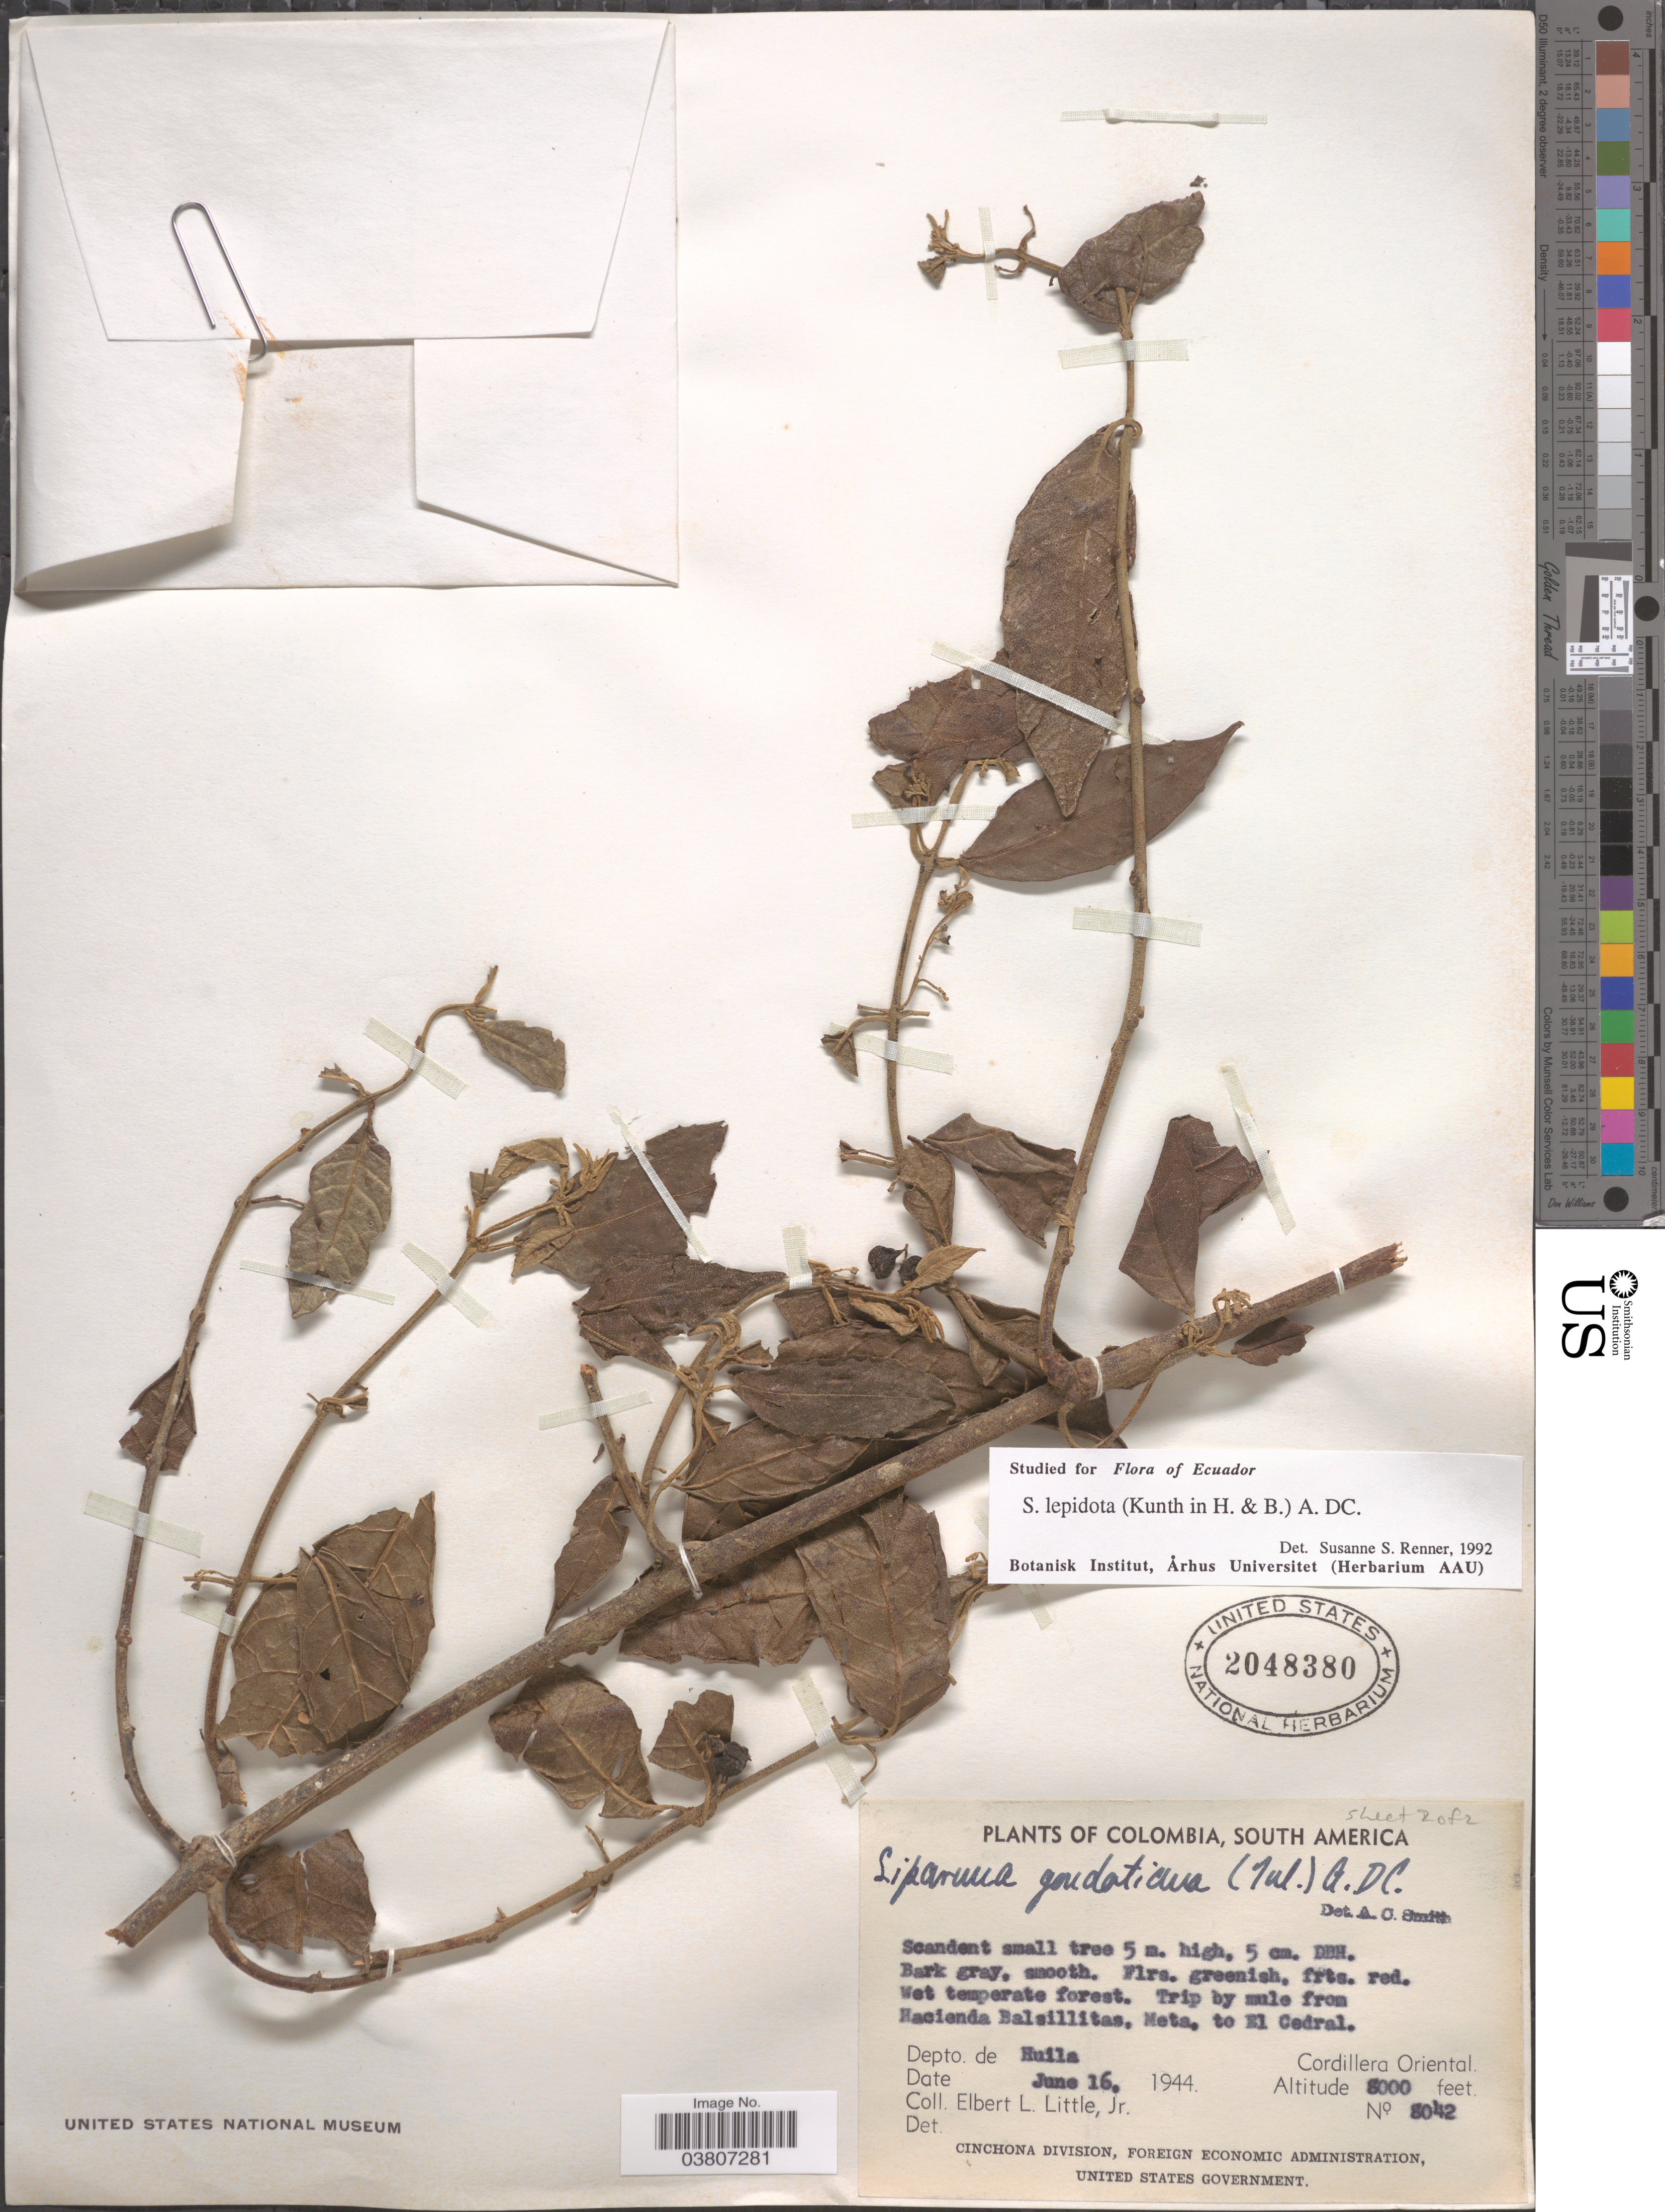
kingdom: Plantae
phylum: Tracheophyta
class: Magnoliopsida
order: Laurales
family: Siparunaceae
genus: Siparuna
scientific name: Siparuna lepidota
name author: (Kunth) A. DC.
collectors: E. L. Little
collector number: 8042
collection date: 1944-06-16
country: Colombia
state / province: Huila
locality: Trip by mule from Hacienda Balsillitas, Meta, to El Cedral. Depto. de Huila, Cordillera Oriental.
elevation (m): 2438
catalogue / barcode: US 2048380